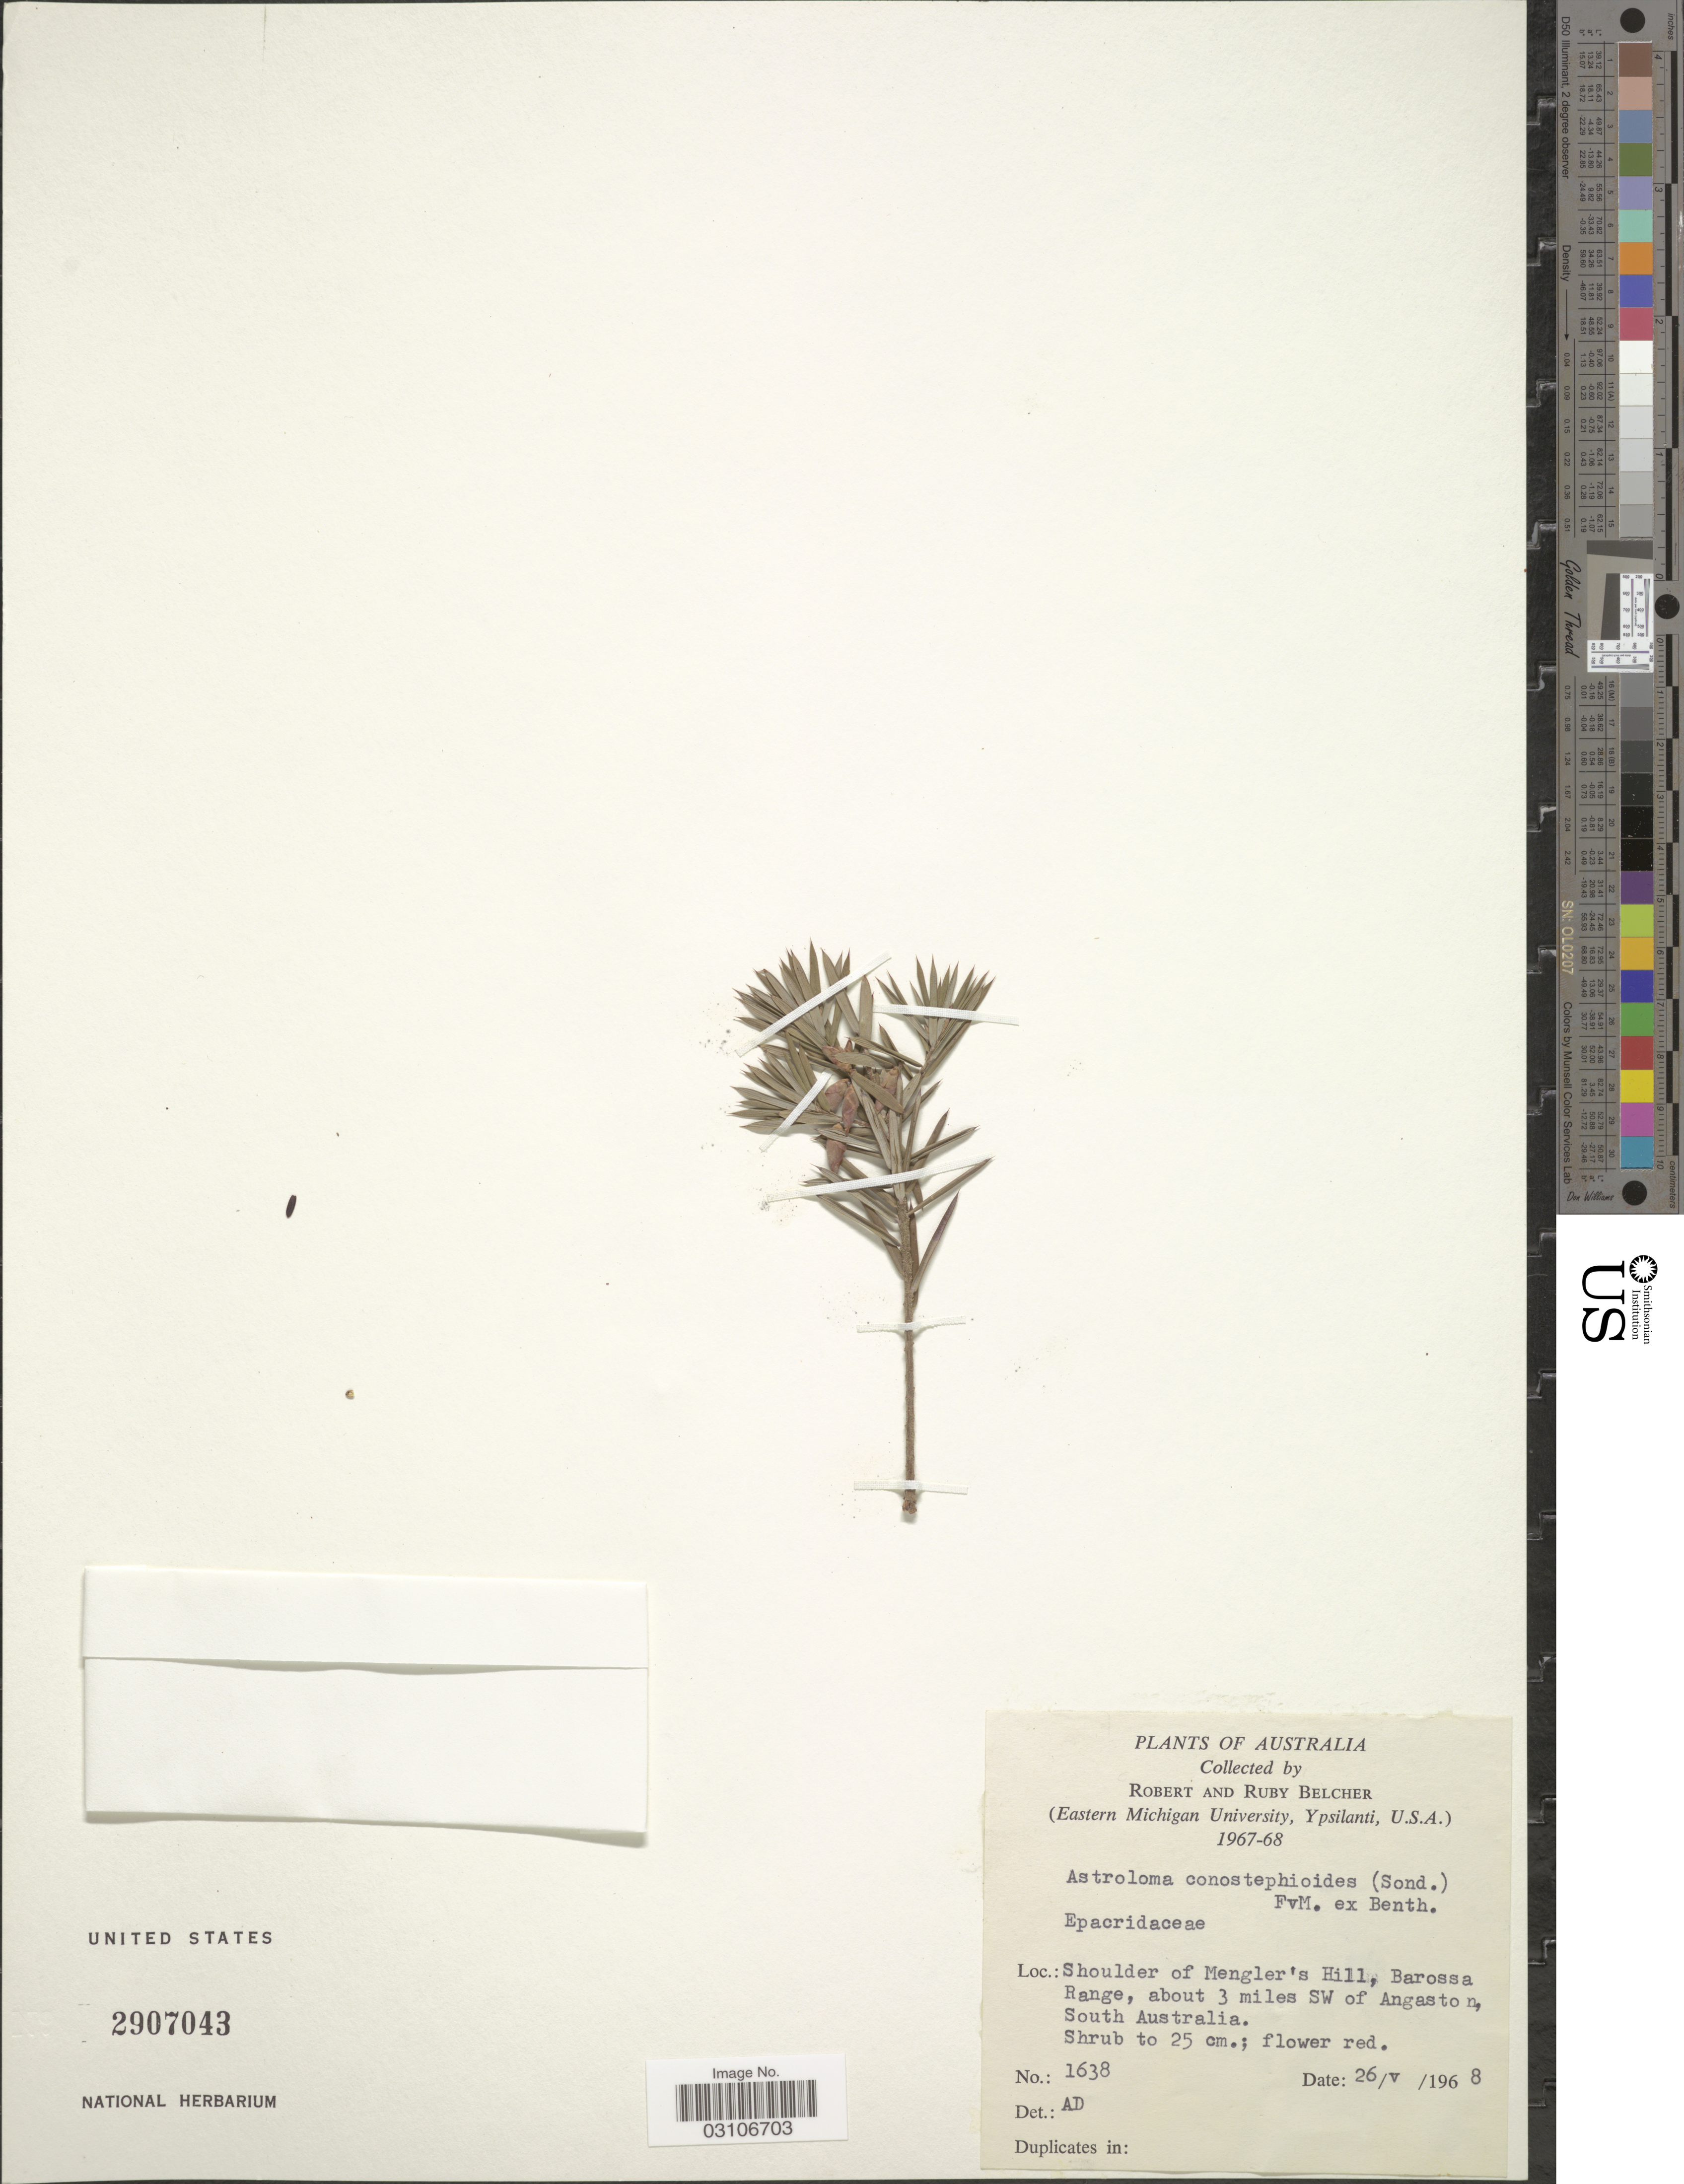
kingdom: Plantae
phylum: Tracheophyta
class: Magnoliopsida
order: Ericales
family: Ericaceae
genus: Astroloma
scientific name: Astroloma conostephioides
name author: F. Muell. ex Benth.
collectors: R. Belcher & R. Belcher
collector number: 1638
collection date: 1968-05-26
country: Australia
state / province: South Australia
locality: Shoulder of Mengler's Hill, Barossa Range, about 3 miles SW of Angaston.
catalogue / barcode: US 2907043